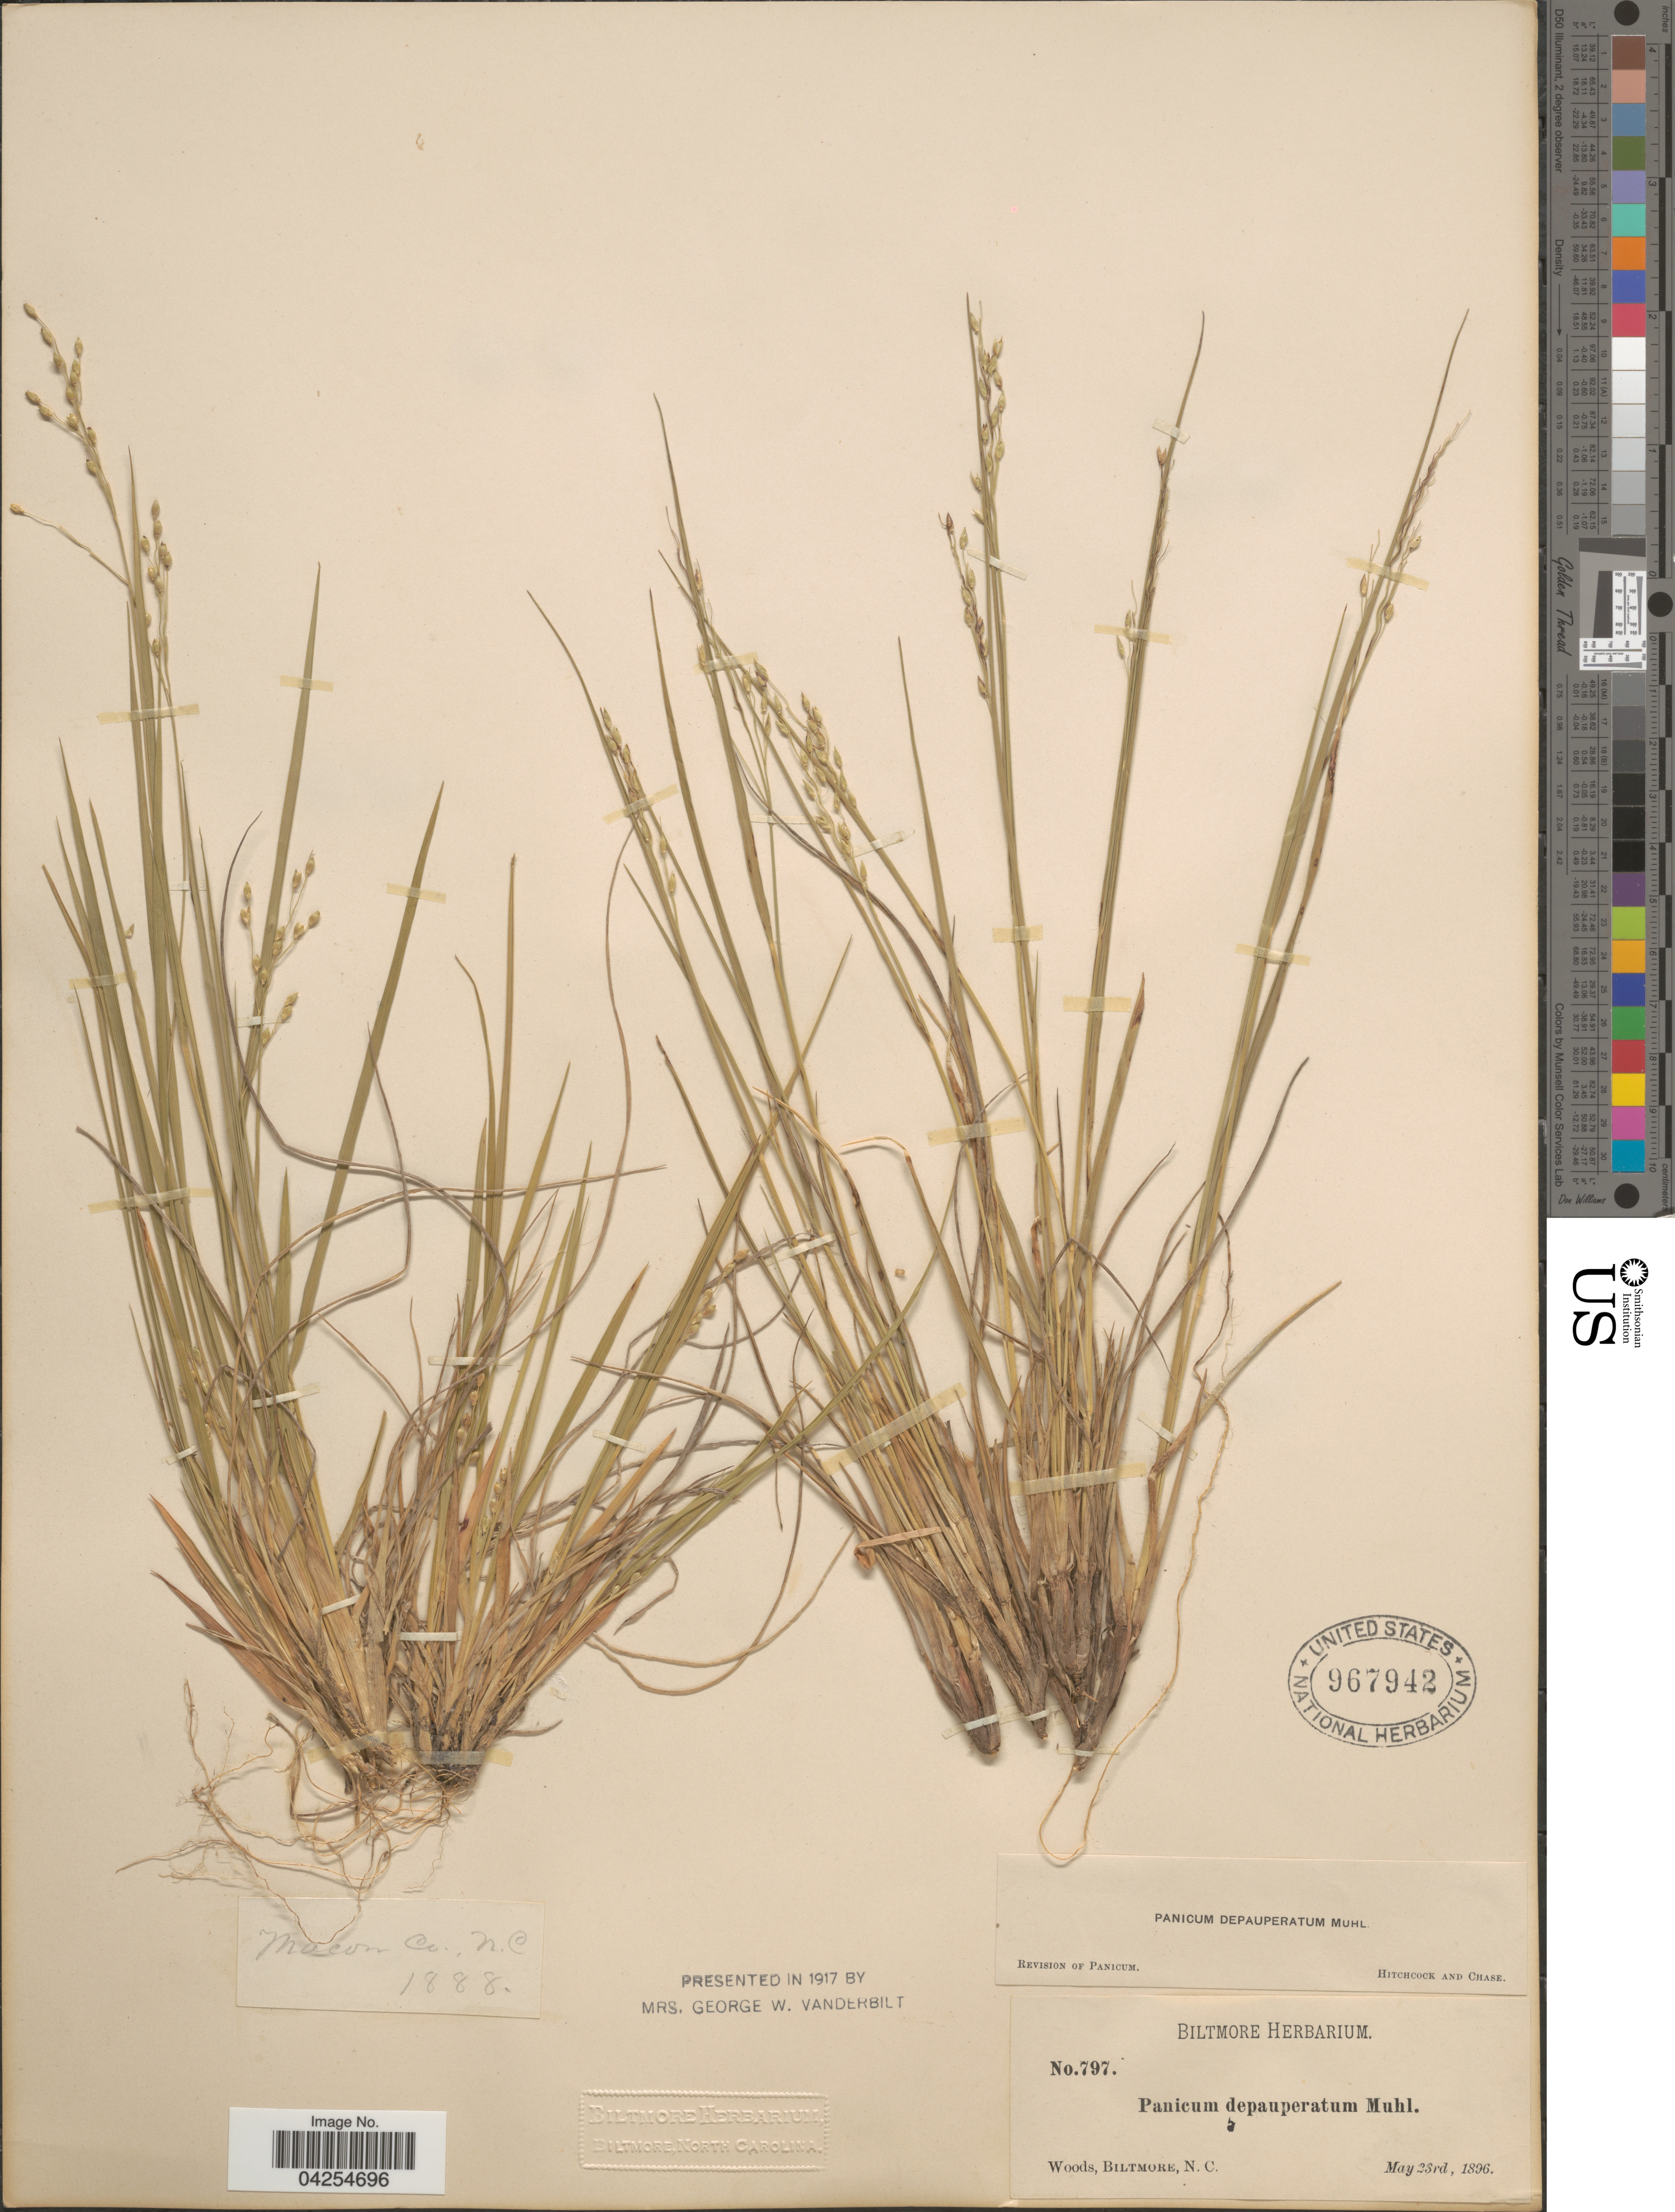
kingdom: Plantae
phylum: Tracheophyta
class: Liliopsida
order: Poales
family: Poaceae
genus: Dichanthelium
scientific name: Dichanthelium depauperatum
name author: (Muhl.) Gould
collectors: ex herb. Biltmore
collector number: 797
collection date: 1896-05-23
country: United States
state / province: North Carolina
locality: Woods, Biltmore.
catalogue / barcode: US 967942